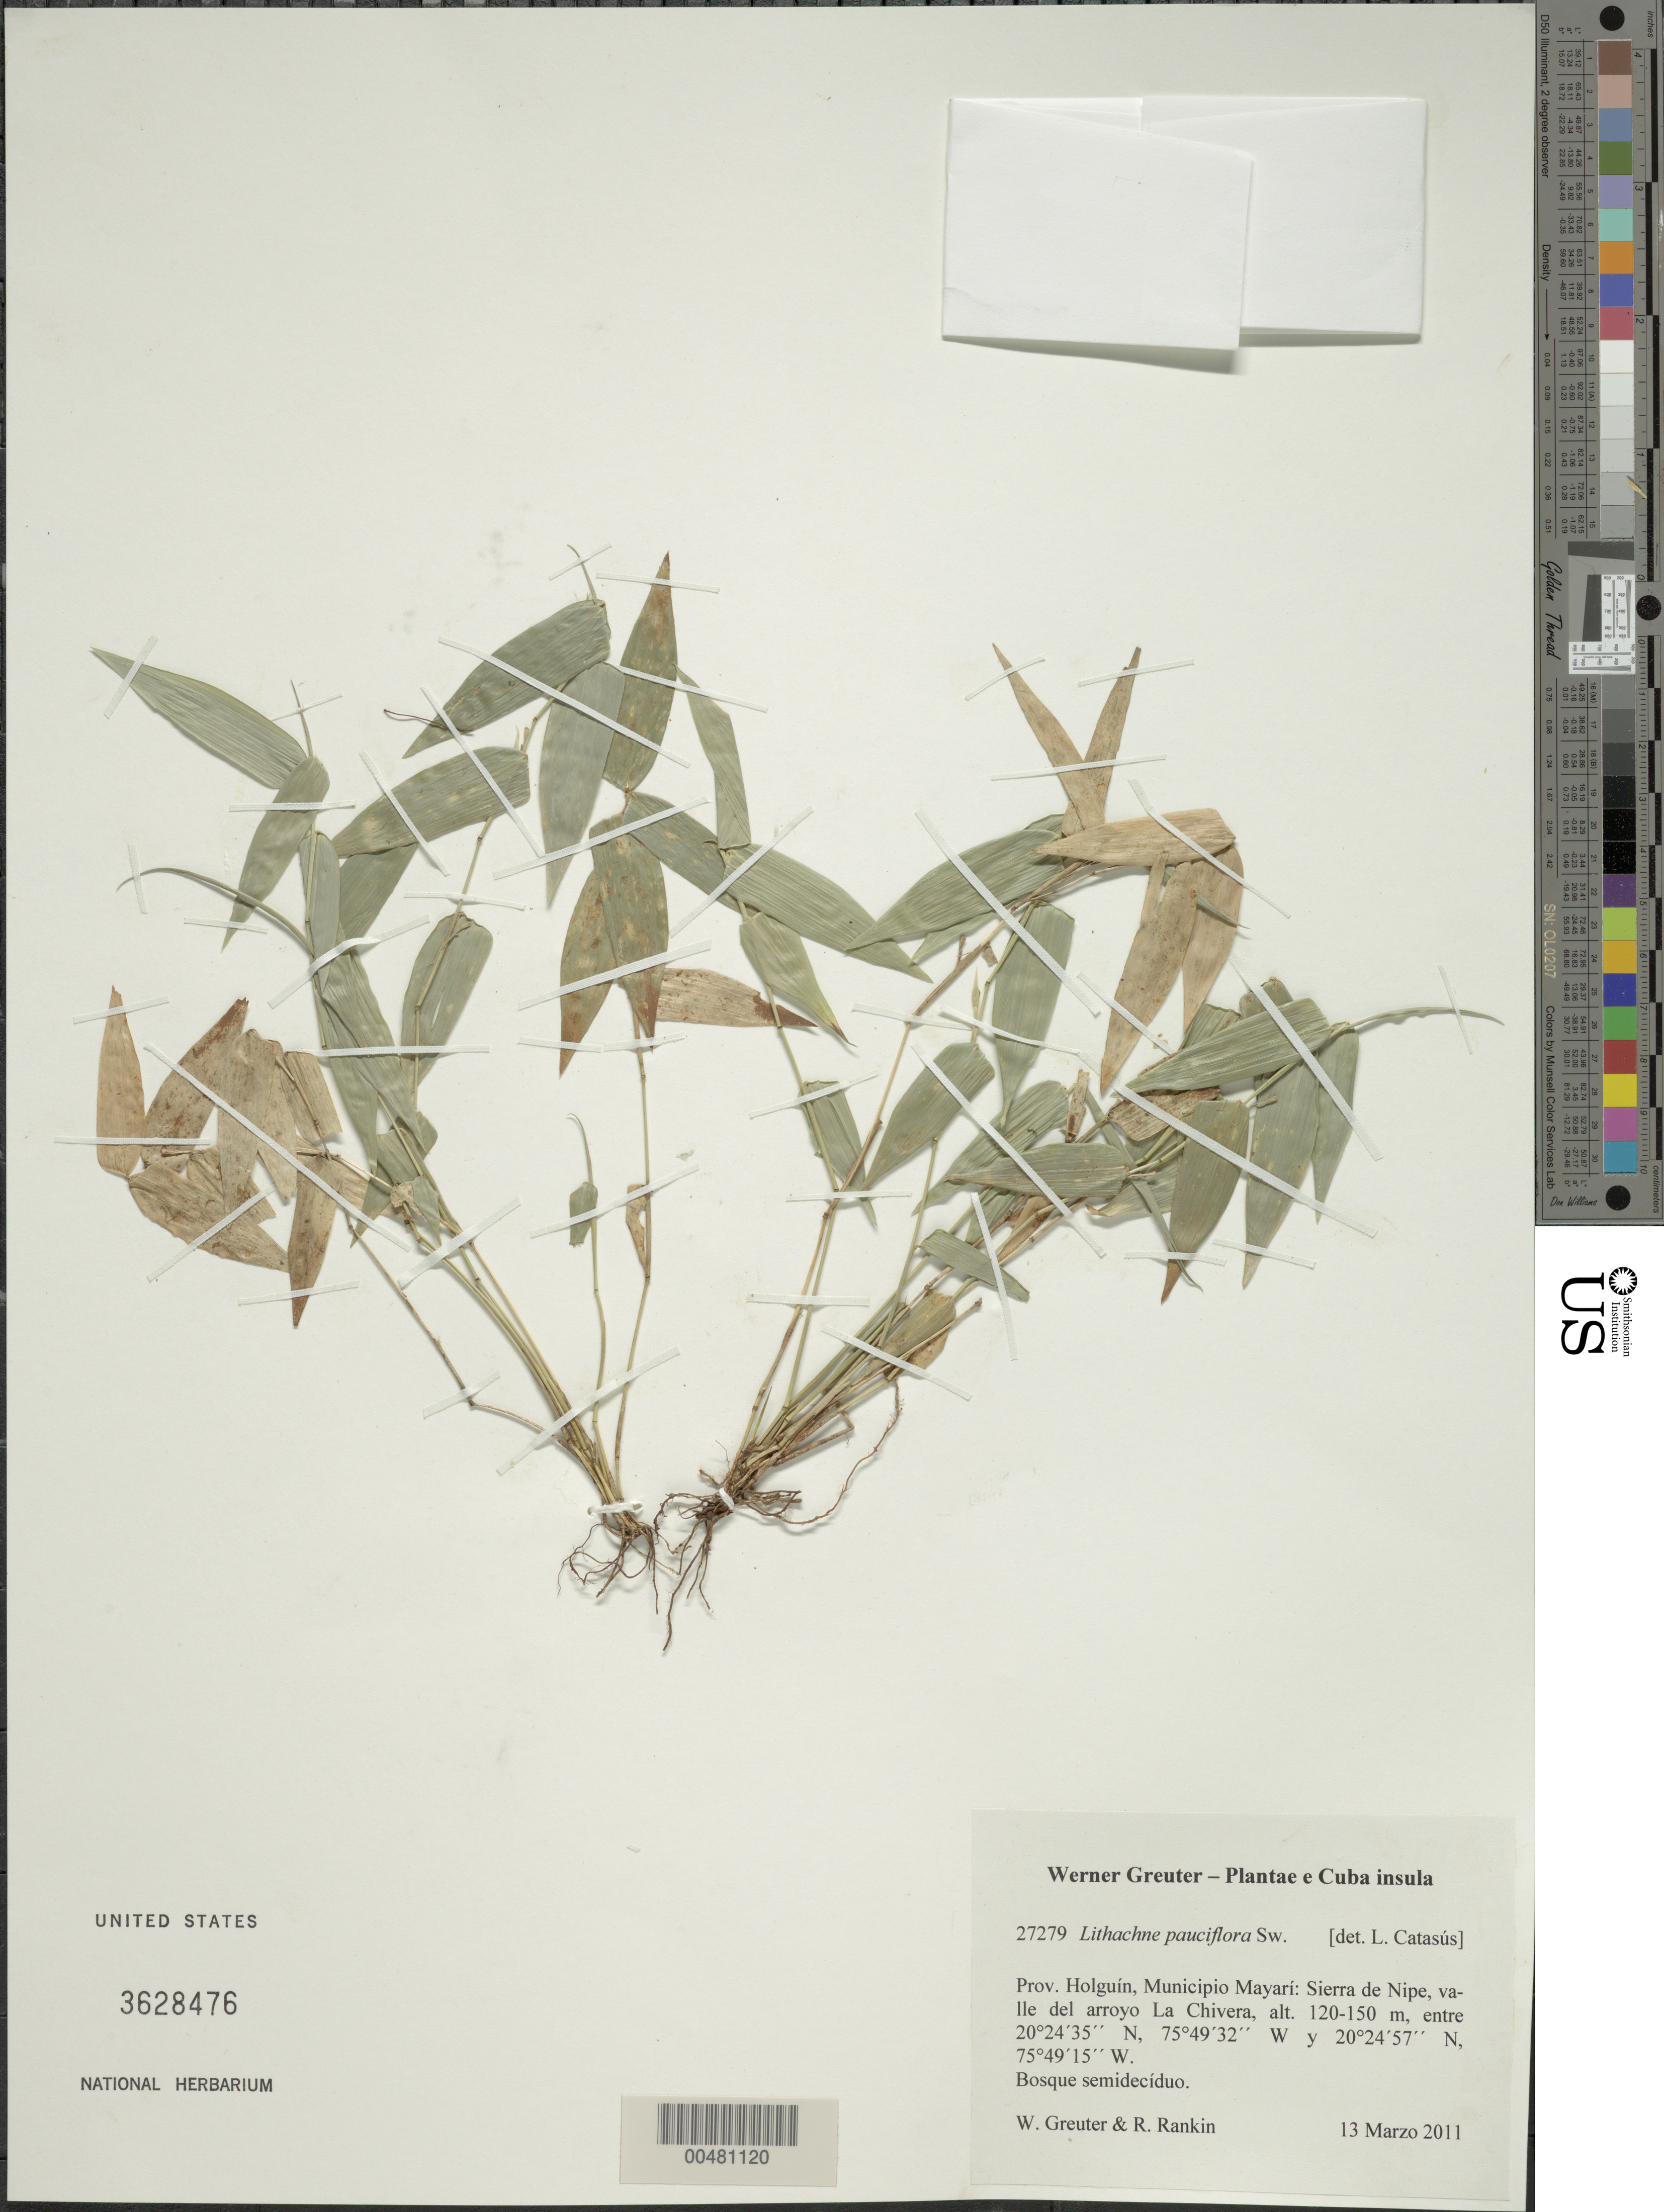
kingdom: Plantae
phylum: Tracheophyta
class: Liliopsida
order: Poales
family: Poaceae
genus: Lithachne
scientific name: Lithachne pauciflora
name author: (Sw.) P. Beauv.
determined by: Catasús Guerra, L. J.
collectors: W. R. Greuter & R. Rankin Rodriguez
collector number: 27279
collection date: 2011-03-13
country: Cuba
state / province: Holguin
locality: Mun. Mayarí, Sierra de Nipe, valle del arroyo La Chivera.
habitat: Bosque semidecíduo.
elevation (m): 120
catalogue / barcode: US 3628476